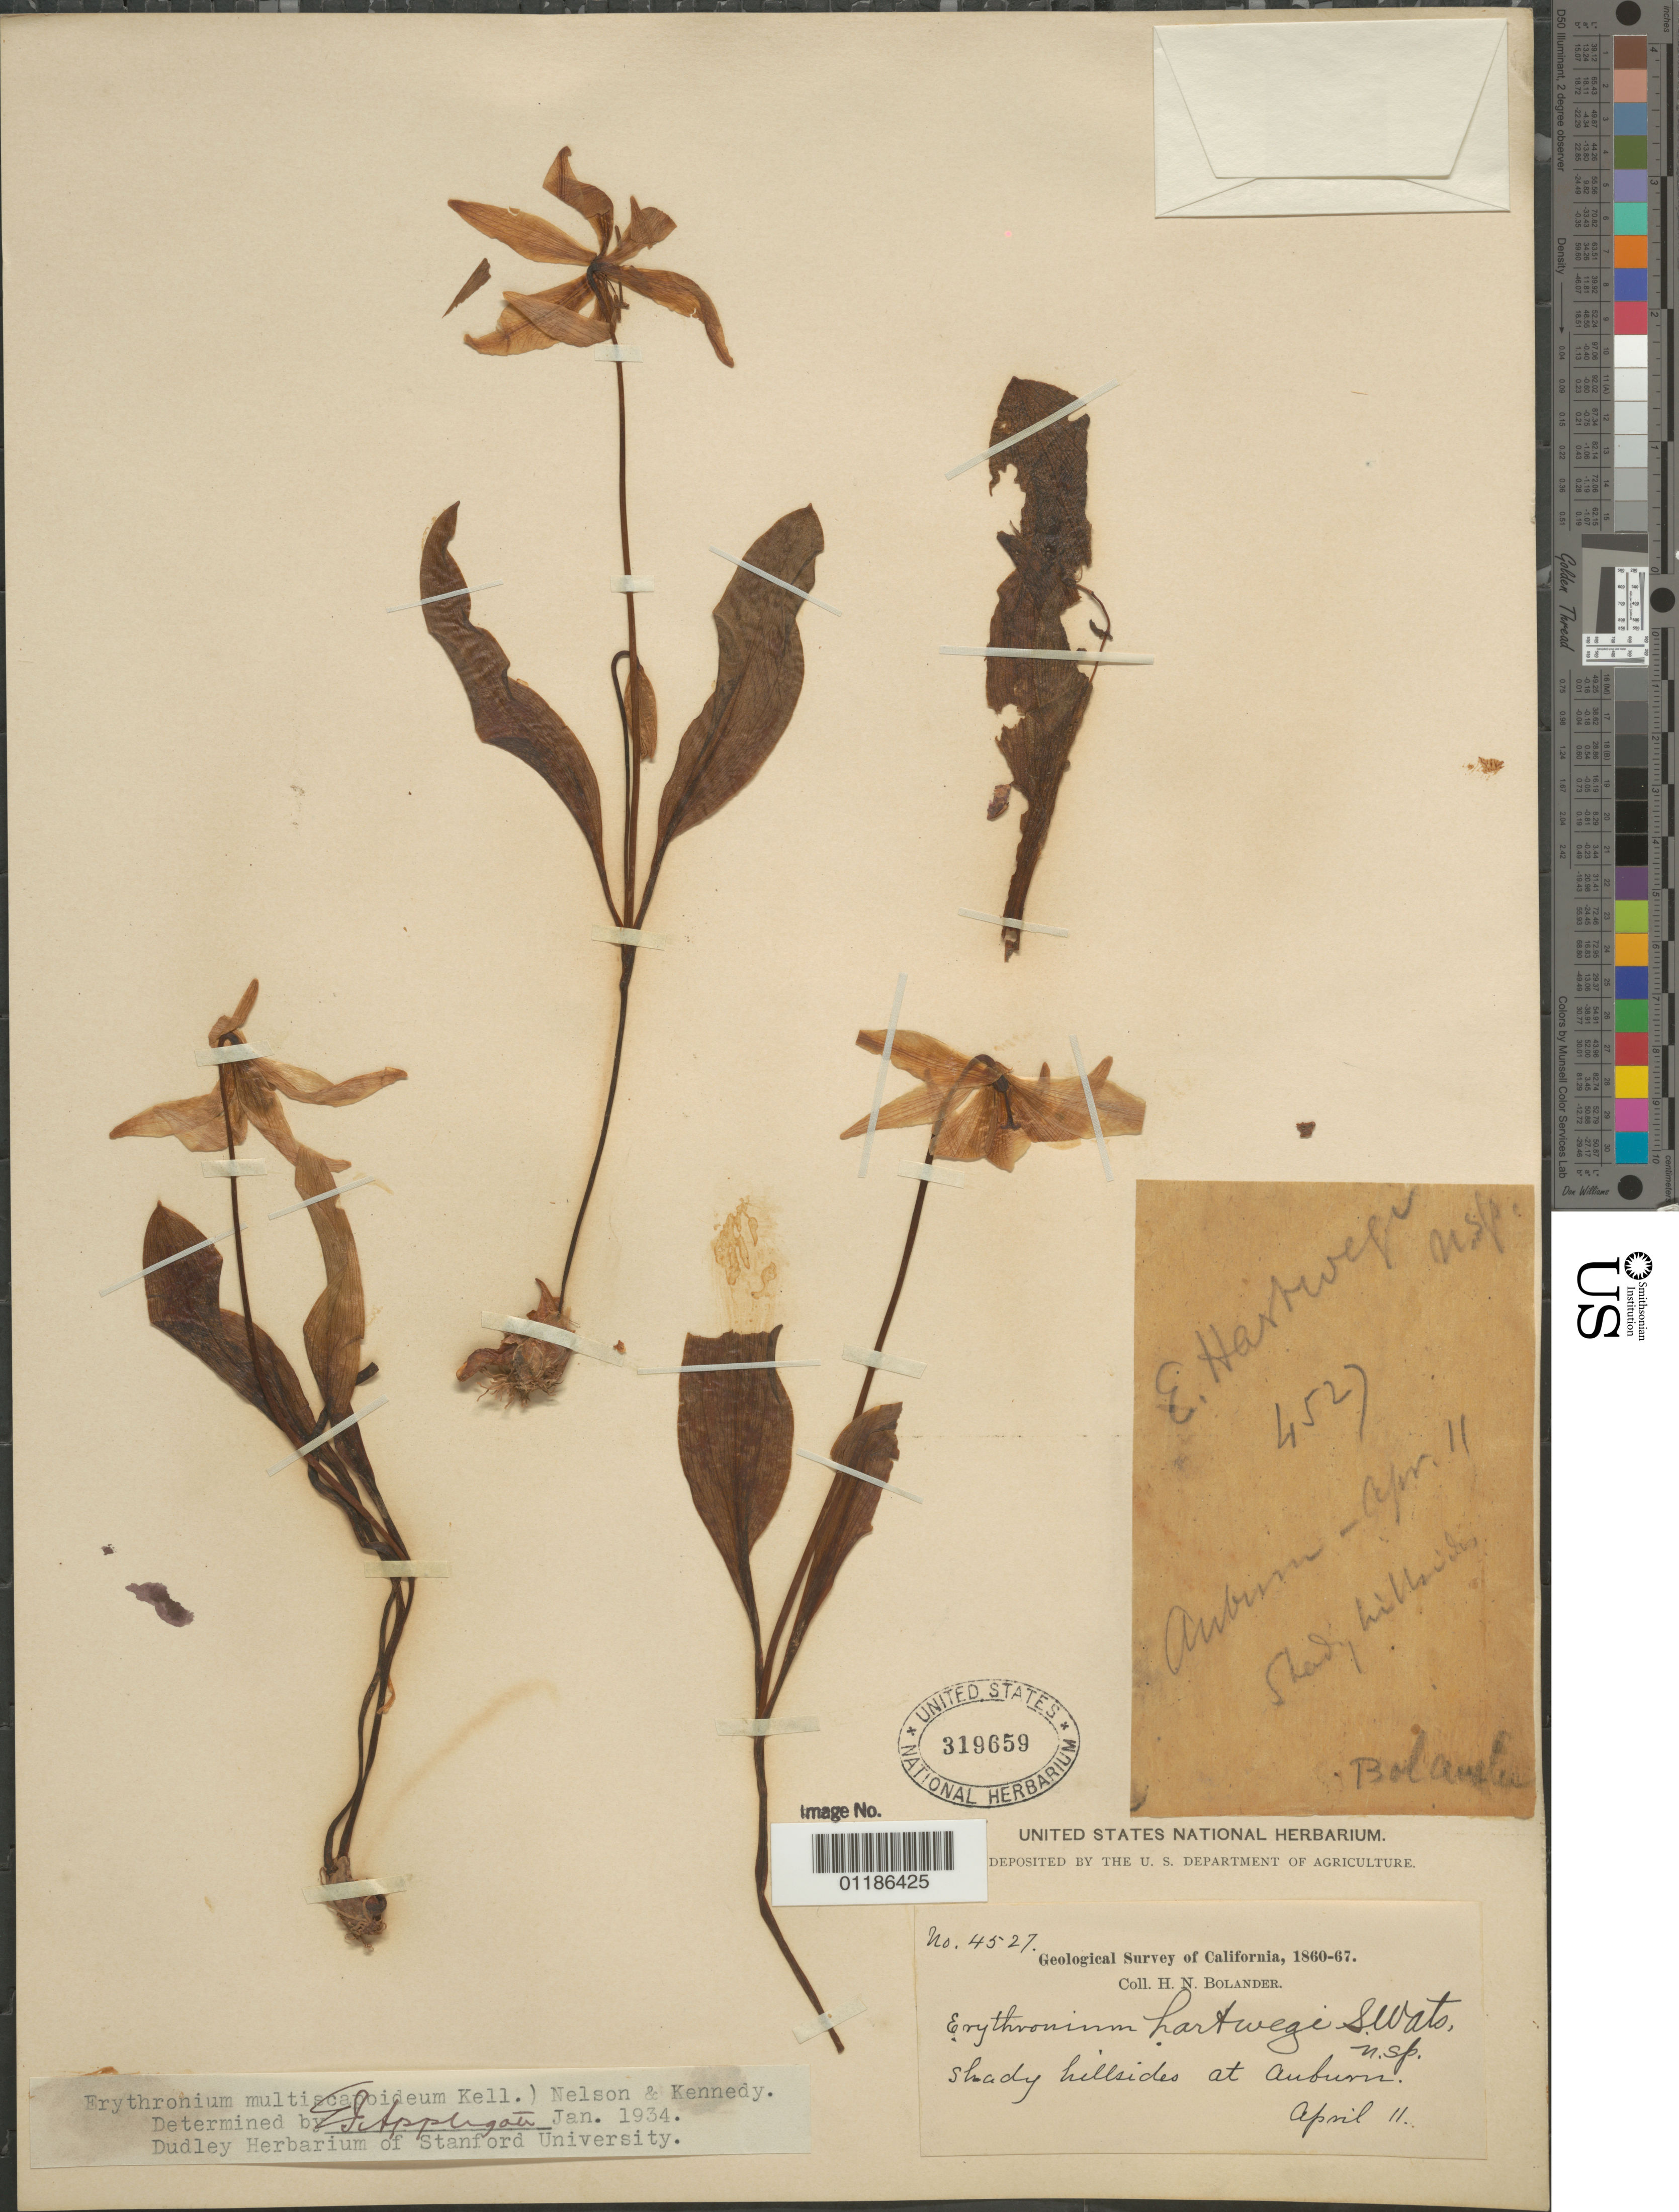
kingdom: Plantae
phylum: Tracheophyta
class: Liliopsida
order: Liliales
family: Liliaceae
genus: Erythronium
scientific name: Erythronium multiscapoideum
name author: (Kellogg) A. Nelson & P.B. Kenn.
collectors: H. Bolander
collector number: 4527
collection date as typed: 11 Apr 1860 to 11 Apr 1867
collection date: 1860-04/1867-04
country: United States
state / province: California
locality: Shady hillsides at Auburn.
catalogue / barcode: US 319659